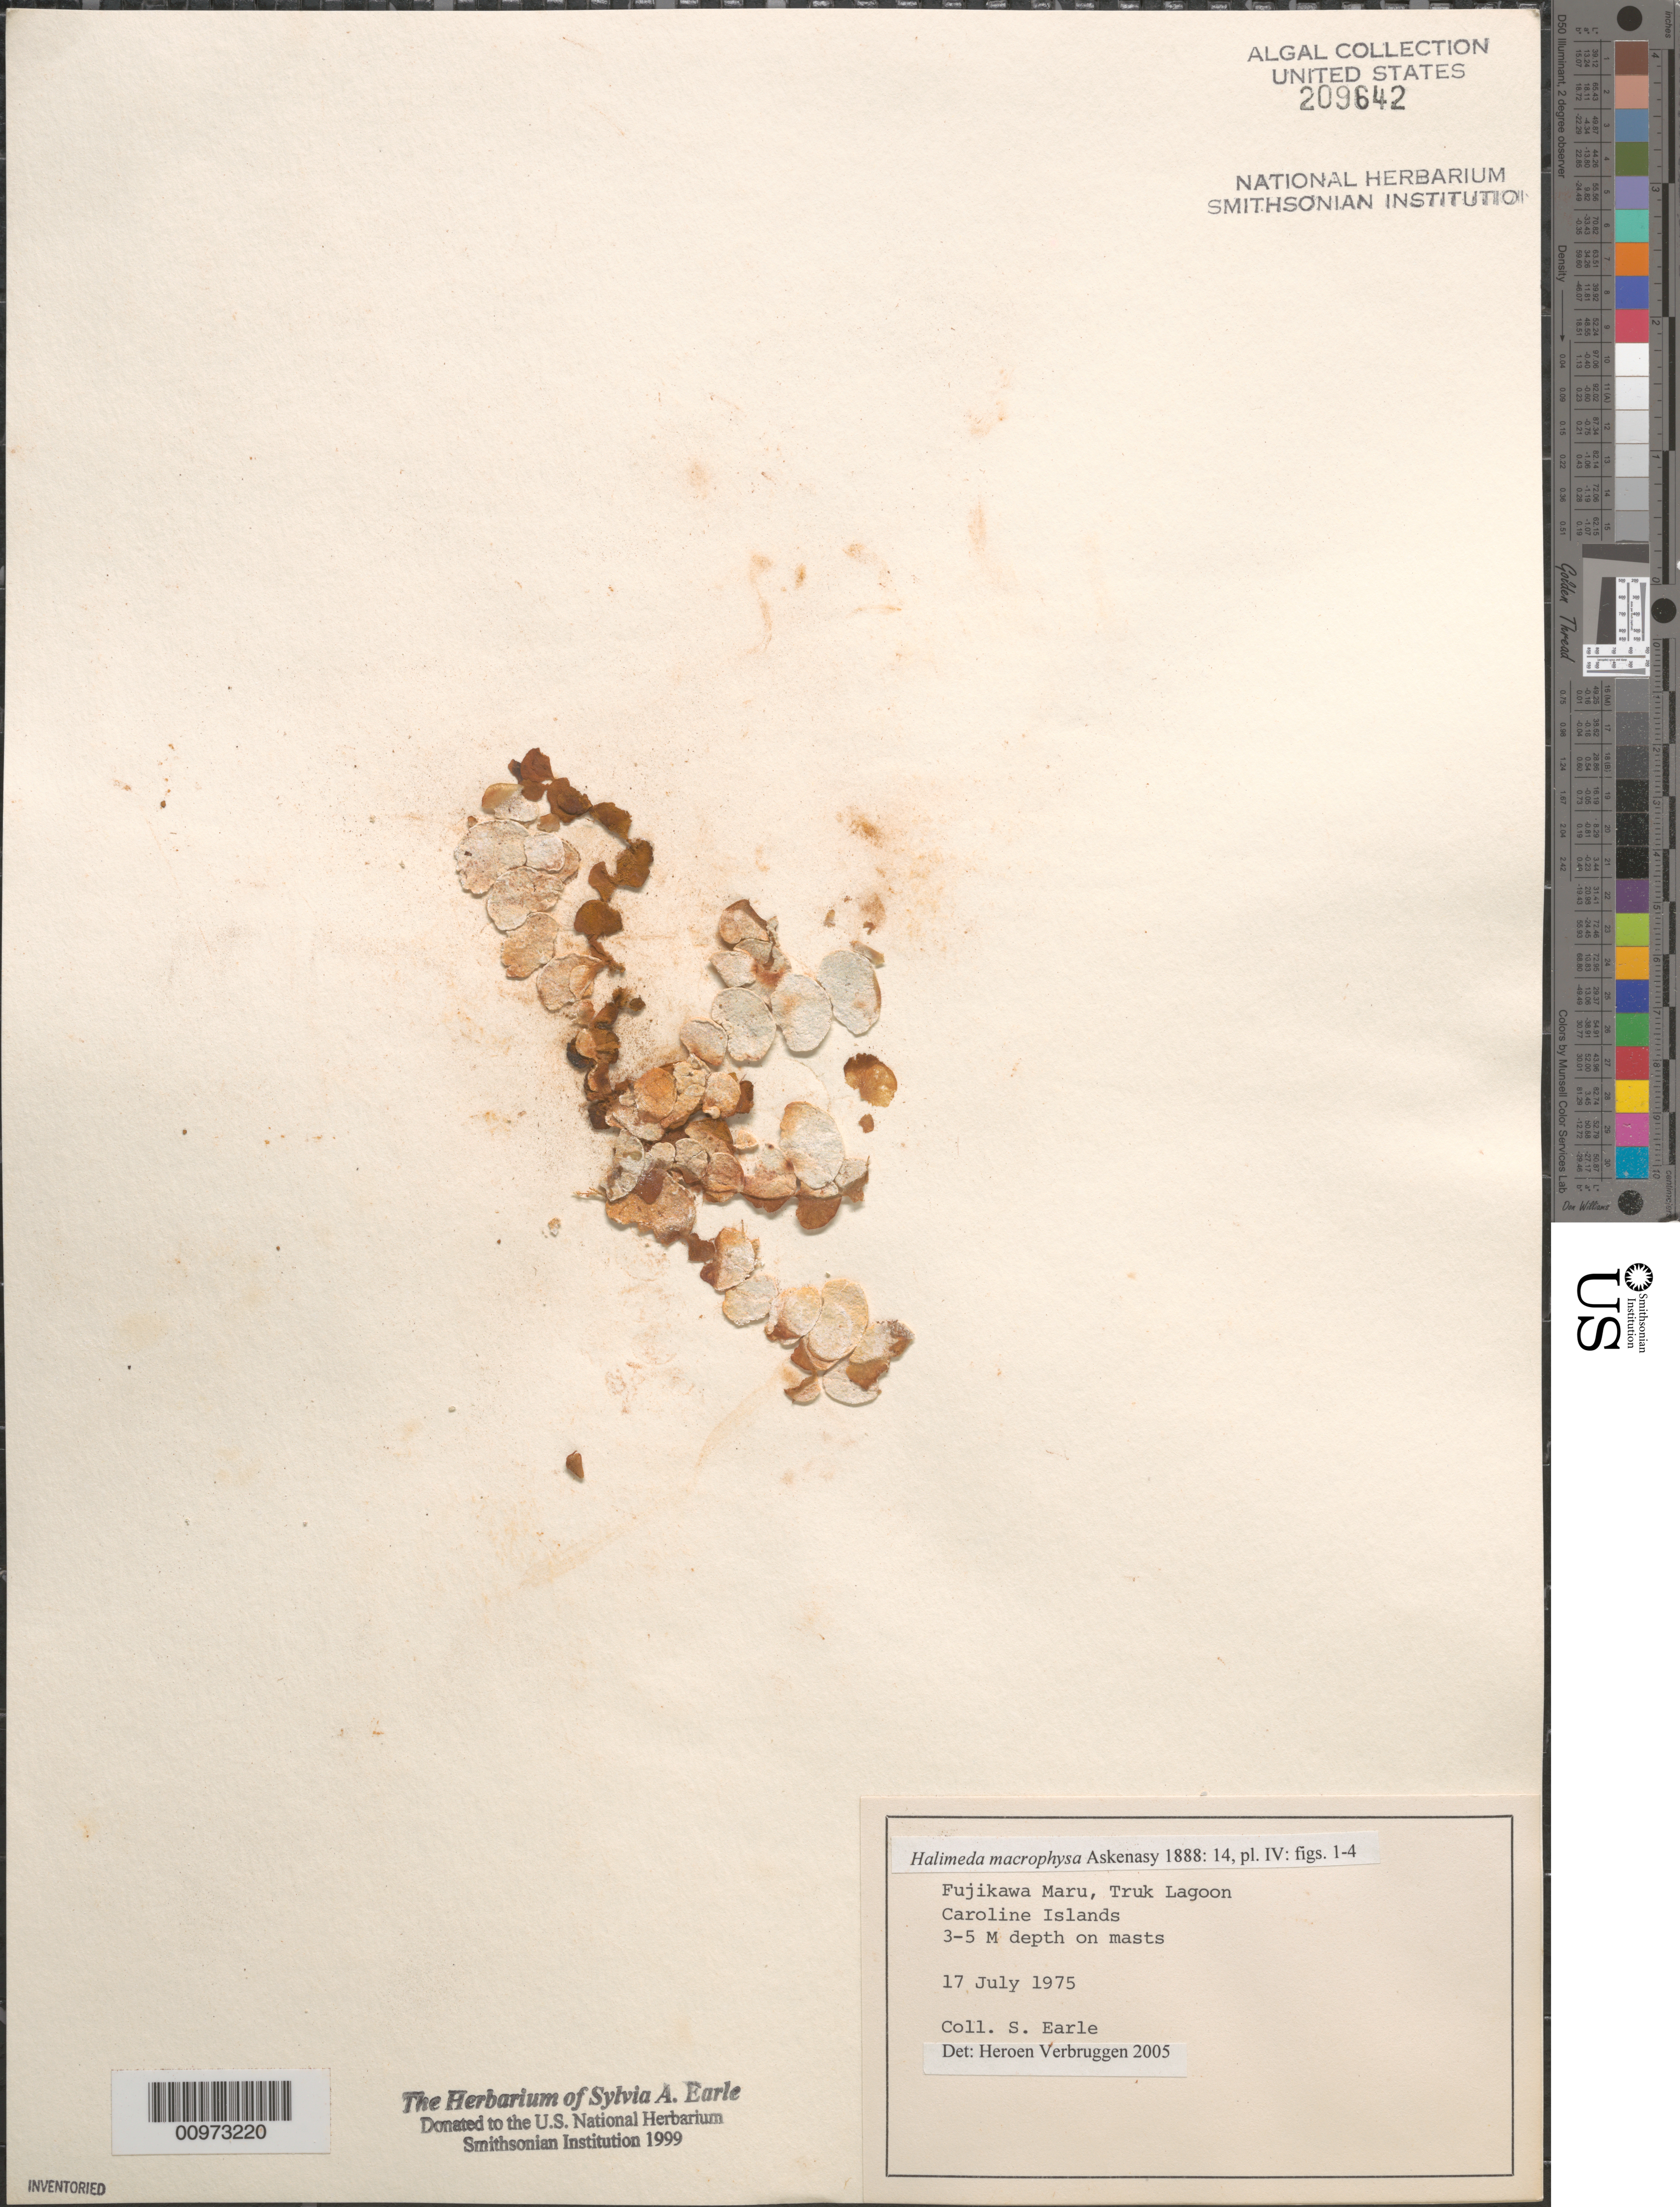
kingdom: Plantae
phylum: Chlorophyta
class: Ulvophyceae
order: Bryopsidales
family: Halimedaceae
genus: Halimeda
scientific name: Halimeda macrophysa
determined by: Verbruggen, H.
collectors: S. A. Earle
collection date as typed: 17 Jul 1975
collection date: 1975-07-17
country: Micronesia, Federated States of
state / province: Truk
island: Truk (Chuuk) Is.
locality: Chuuk Lagoon (Truk Lagoon), Fujikawa Maru shipwreck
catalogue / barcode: US 209642